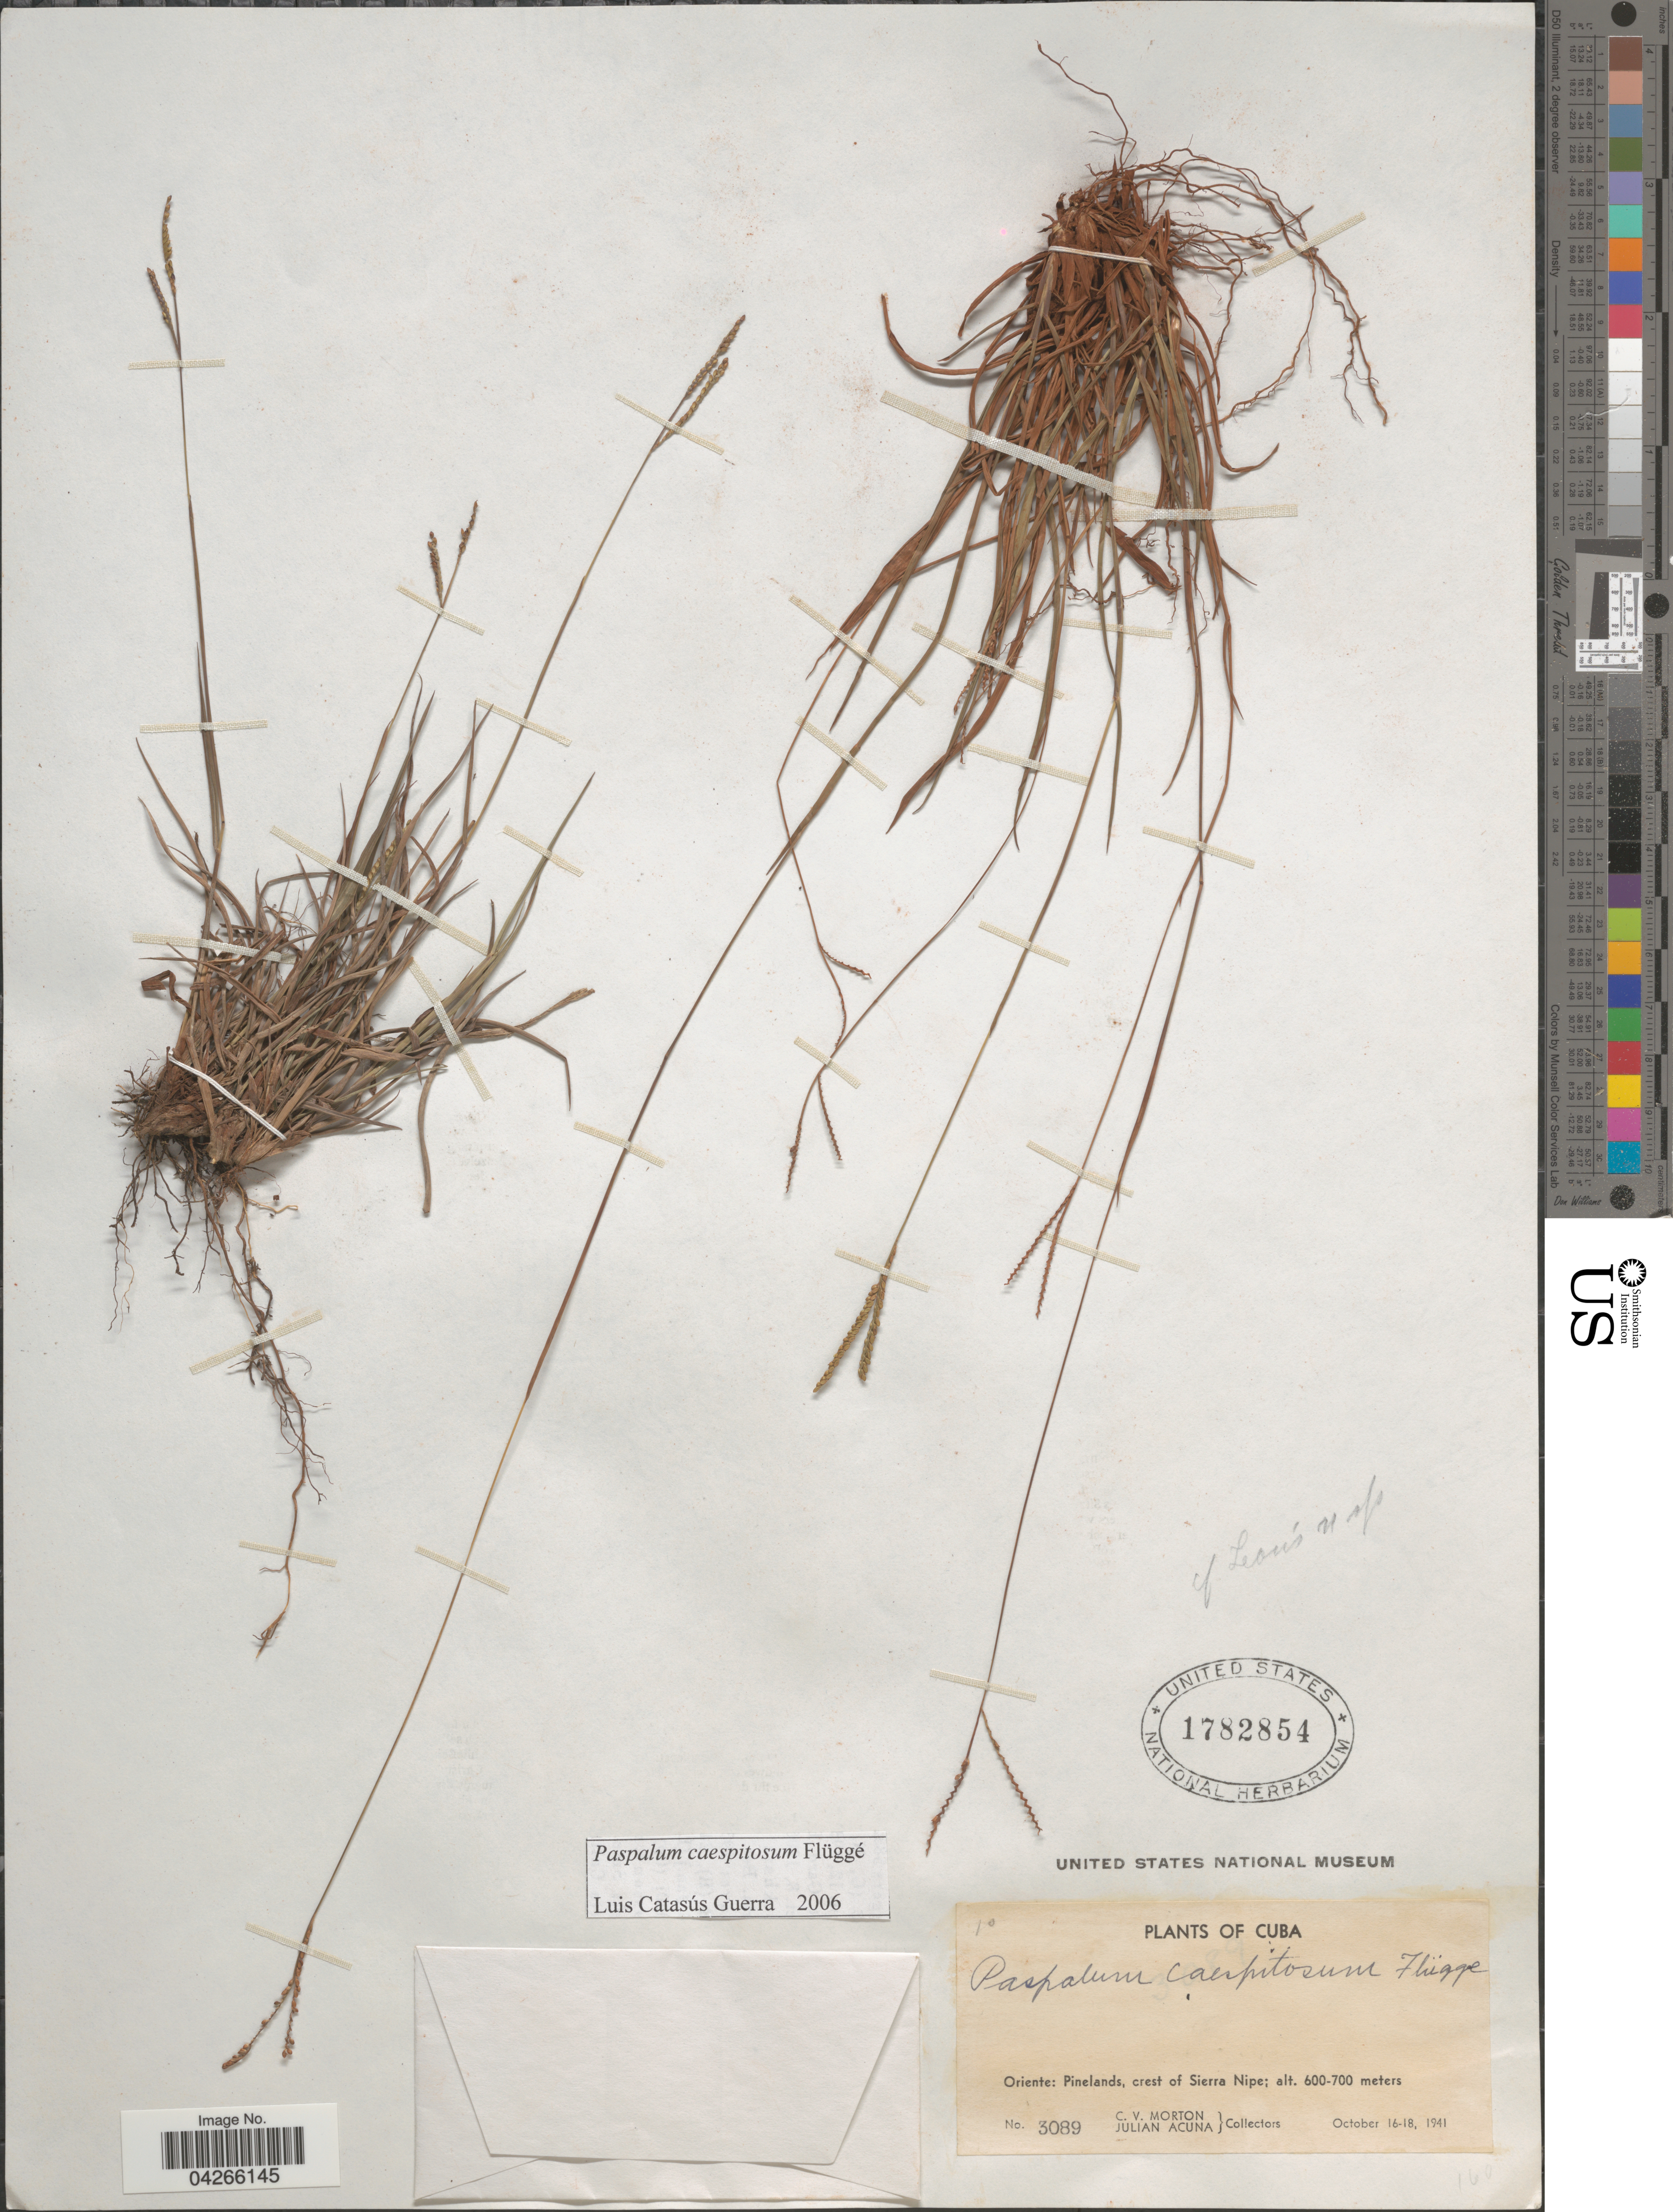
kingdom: Plantae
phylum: Tracheophyta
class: Liliopsida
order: Poales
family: Poaceae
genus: Paspalum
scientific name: Paspalum caespitosum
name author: Flüggé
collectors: C. V. Morton & R. Acuña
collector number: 3089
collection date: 1941-10-16/1941-10-18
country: Cuba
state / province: Oriente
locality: Pinelands, crest of Sierra Nipe.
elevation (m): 600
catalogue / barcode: US 1782854